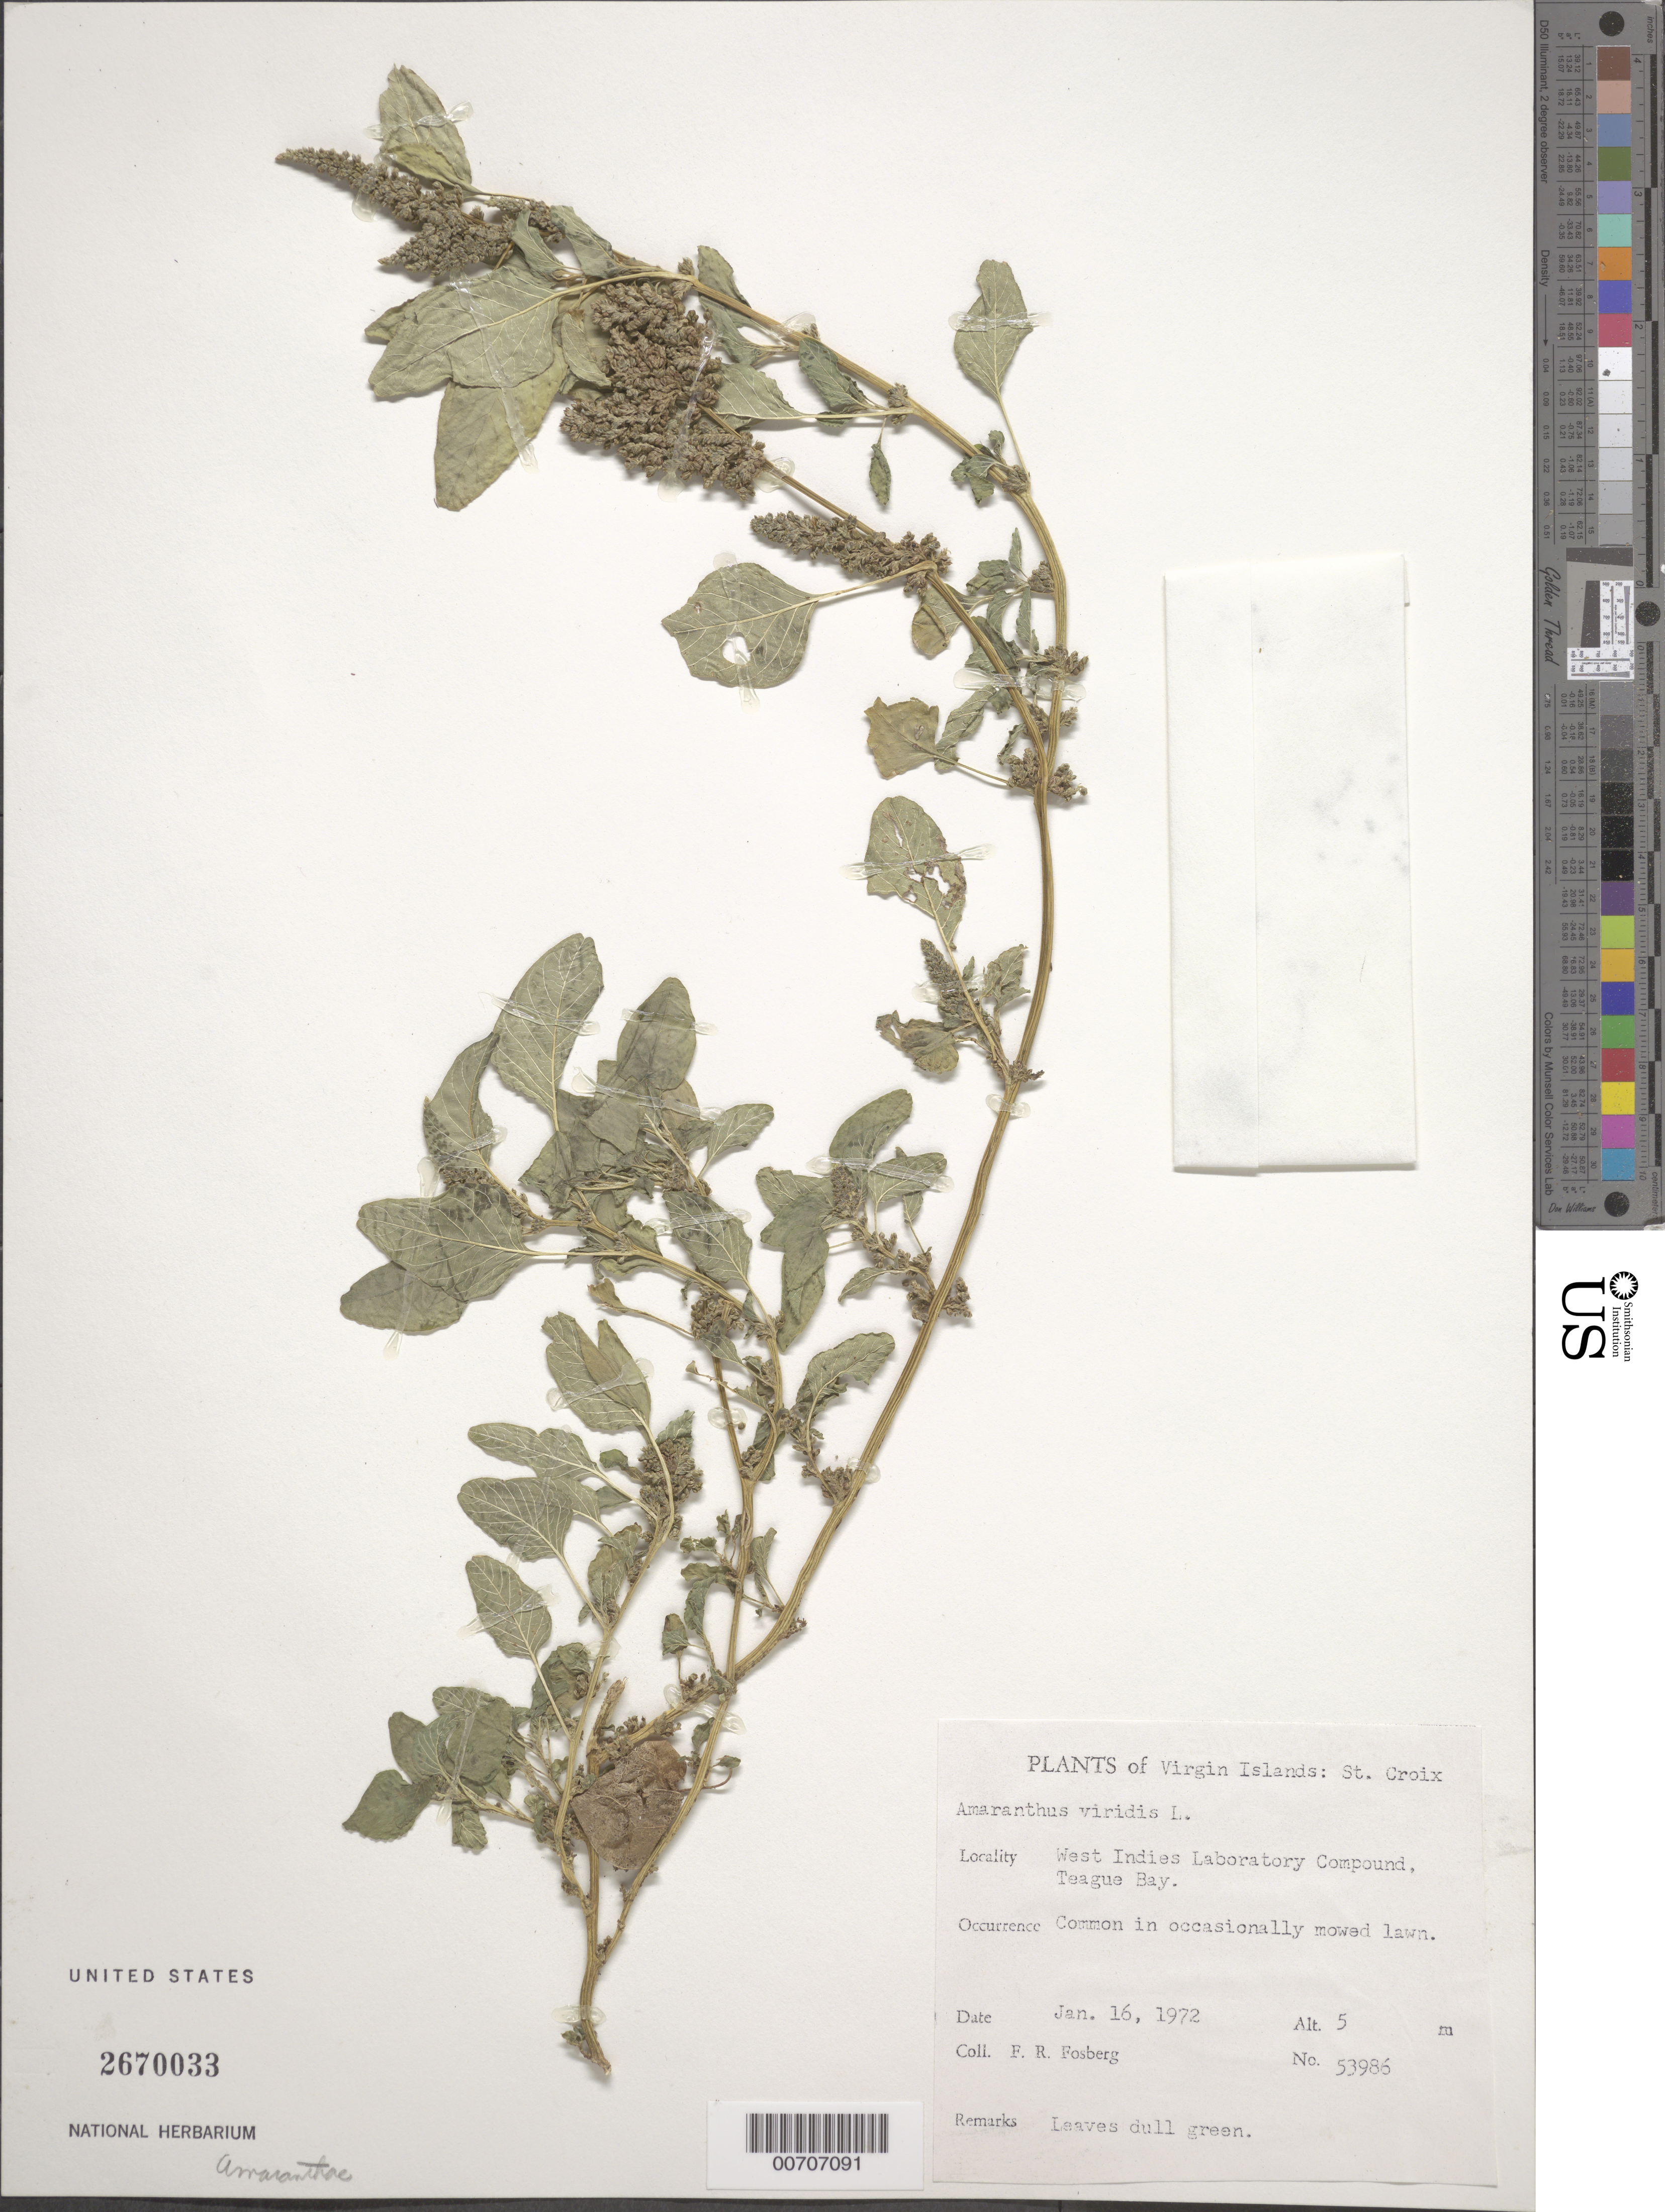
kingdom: Plantae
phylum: Tracheophyta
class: Magnoliopsida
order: Caryophyllales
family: Amaranthaceae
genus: Amaranthus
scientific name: Amaranthus viridis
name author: L.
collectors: F. R. Fosberg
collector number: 53986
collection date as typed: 16 Jan 1972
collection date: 1972-01-16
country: U.S. Virgin Islands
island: St. Croix Island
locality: West Indies Lab. Compound, Teague Bay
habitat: In occasionally mowed lawn.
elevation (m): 5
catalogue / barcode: US 2670033